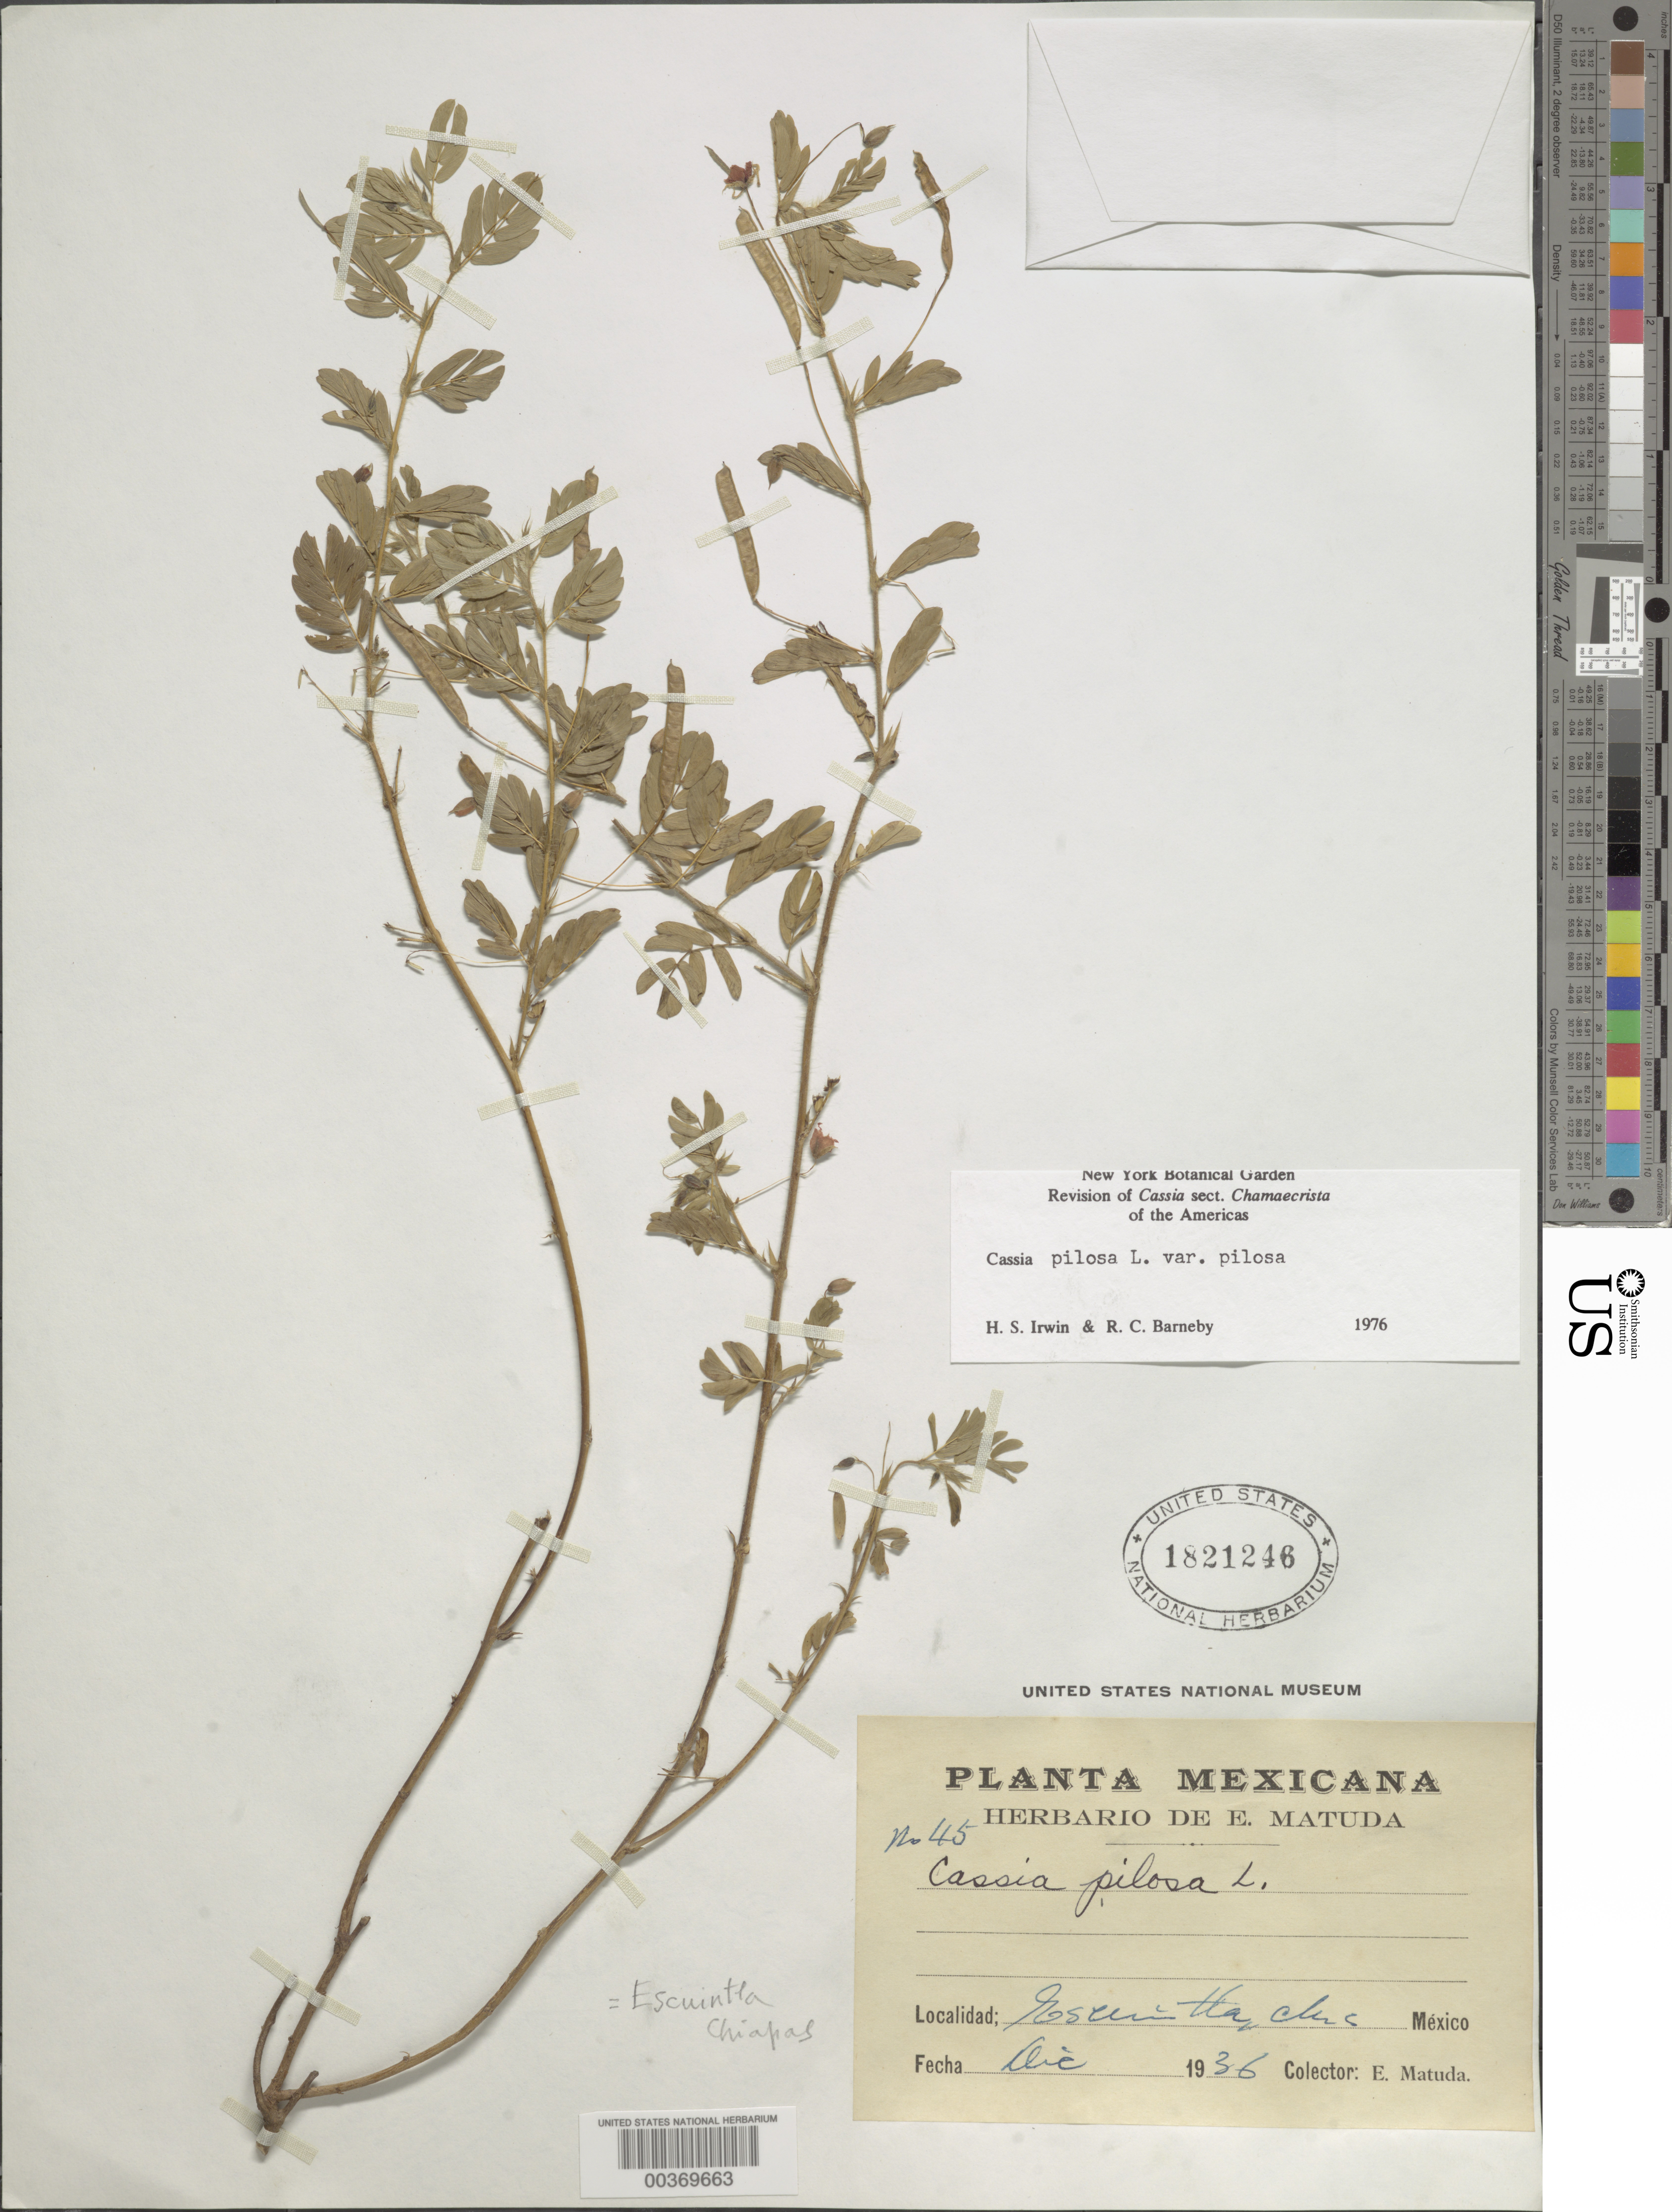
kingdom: Plantae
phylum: Tracheophyta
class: Magnoliopsida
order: Fabales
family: Fabaceae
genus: Chamaecrista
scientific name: Chamaecrista pilosa var. pilosa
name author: (L.) Greene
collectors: E. Matuda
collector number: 45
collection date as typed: Dec 1936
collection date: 1936-12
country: Mexico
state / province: Chiapas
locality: Escuintla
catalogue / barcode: US 1821246